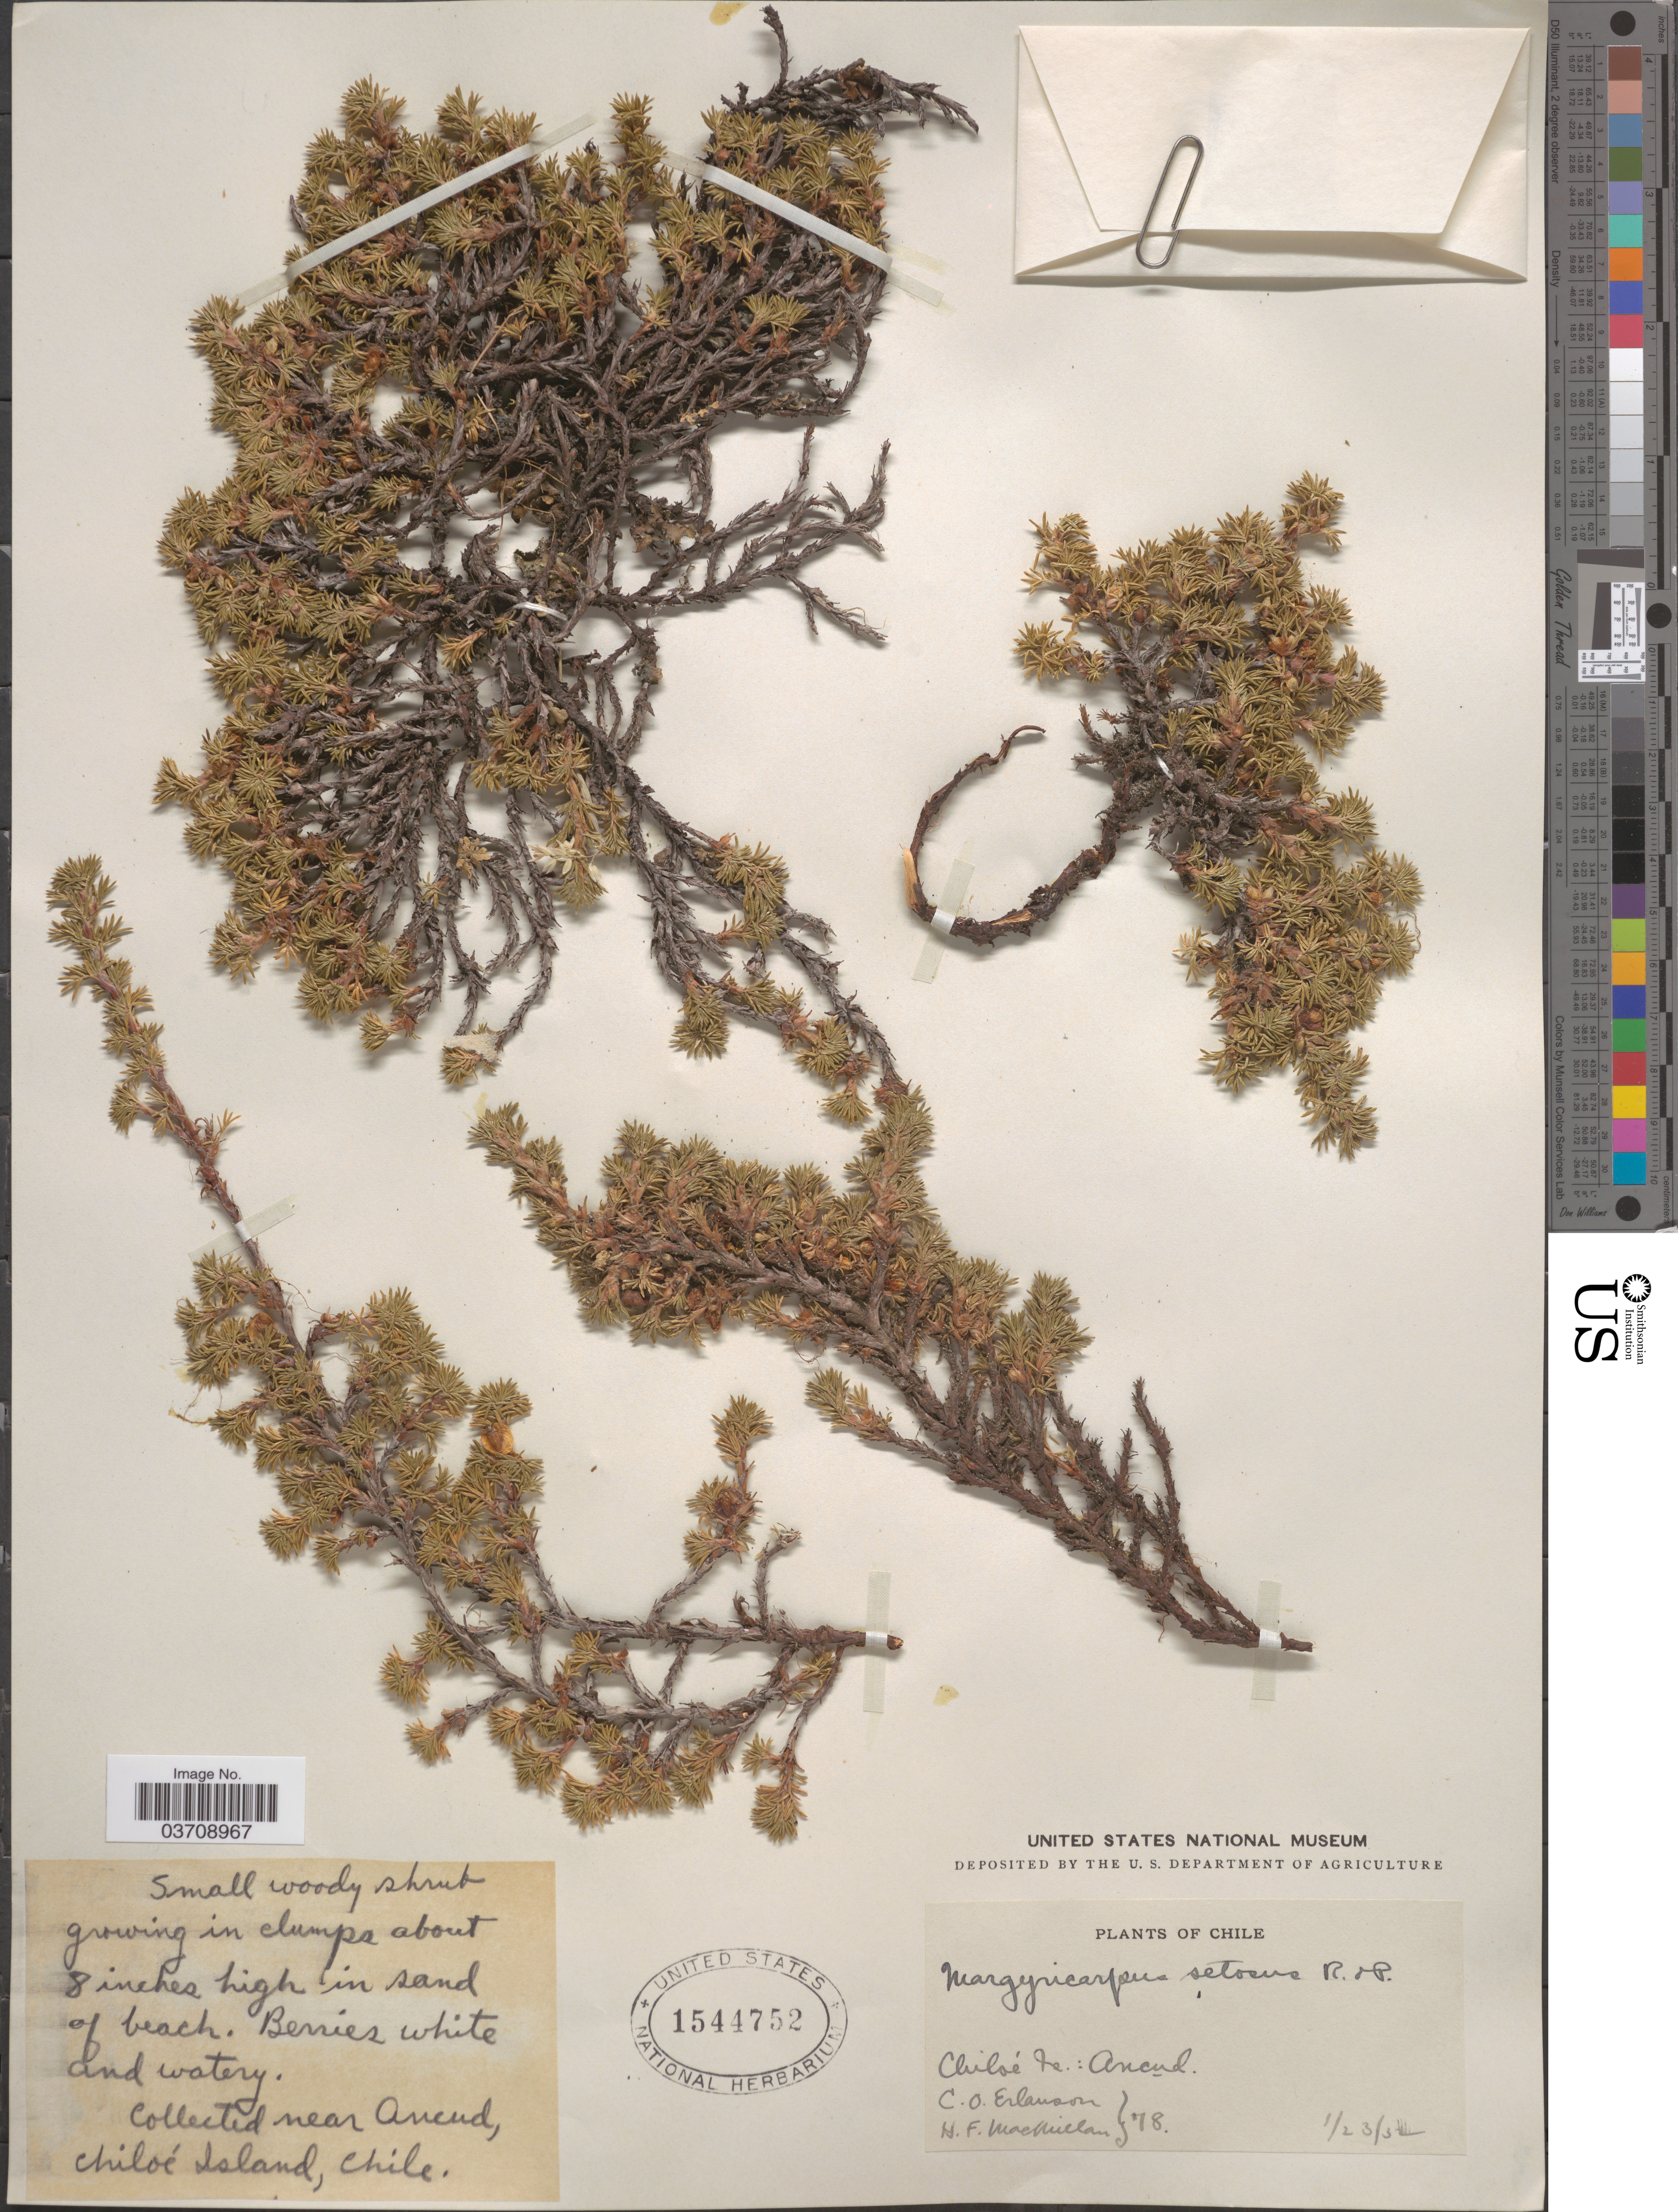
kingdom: Plantae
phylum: Tracheophyta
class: Magnoliopsida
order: Rosales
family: Rosaceae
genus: Margyricarpus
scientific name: Margyricarpus pinnatus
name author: (Lam.) Kuntze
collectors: C. O. Erlanson & H. MacMillan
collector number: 78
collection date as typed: Transcribed d/m/y: 23/1/32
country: Chile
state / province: Arica y Parinacota (XV)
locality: Near Ancud, Chiloé Island.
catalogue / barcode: US 1544752